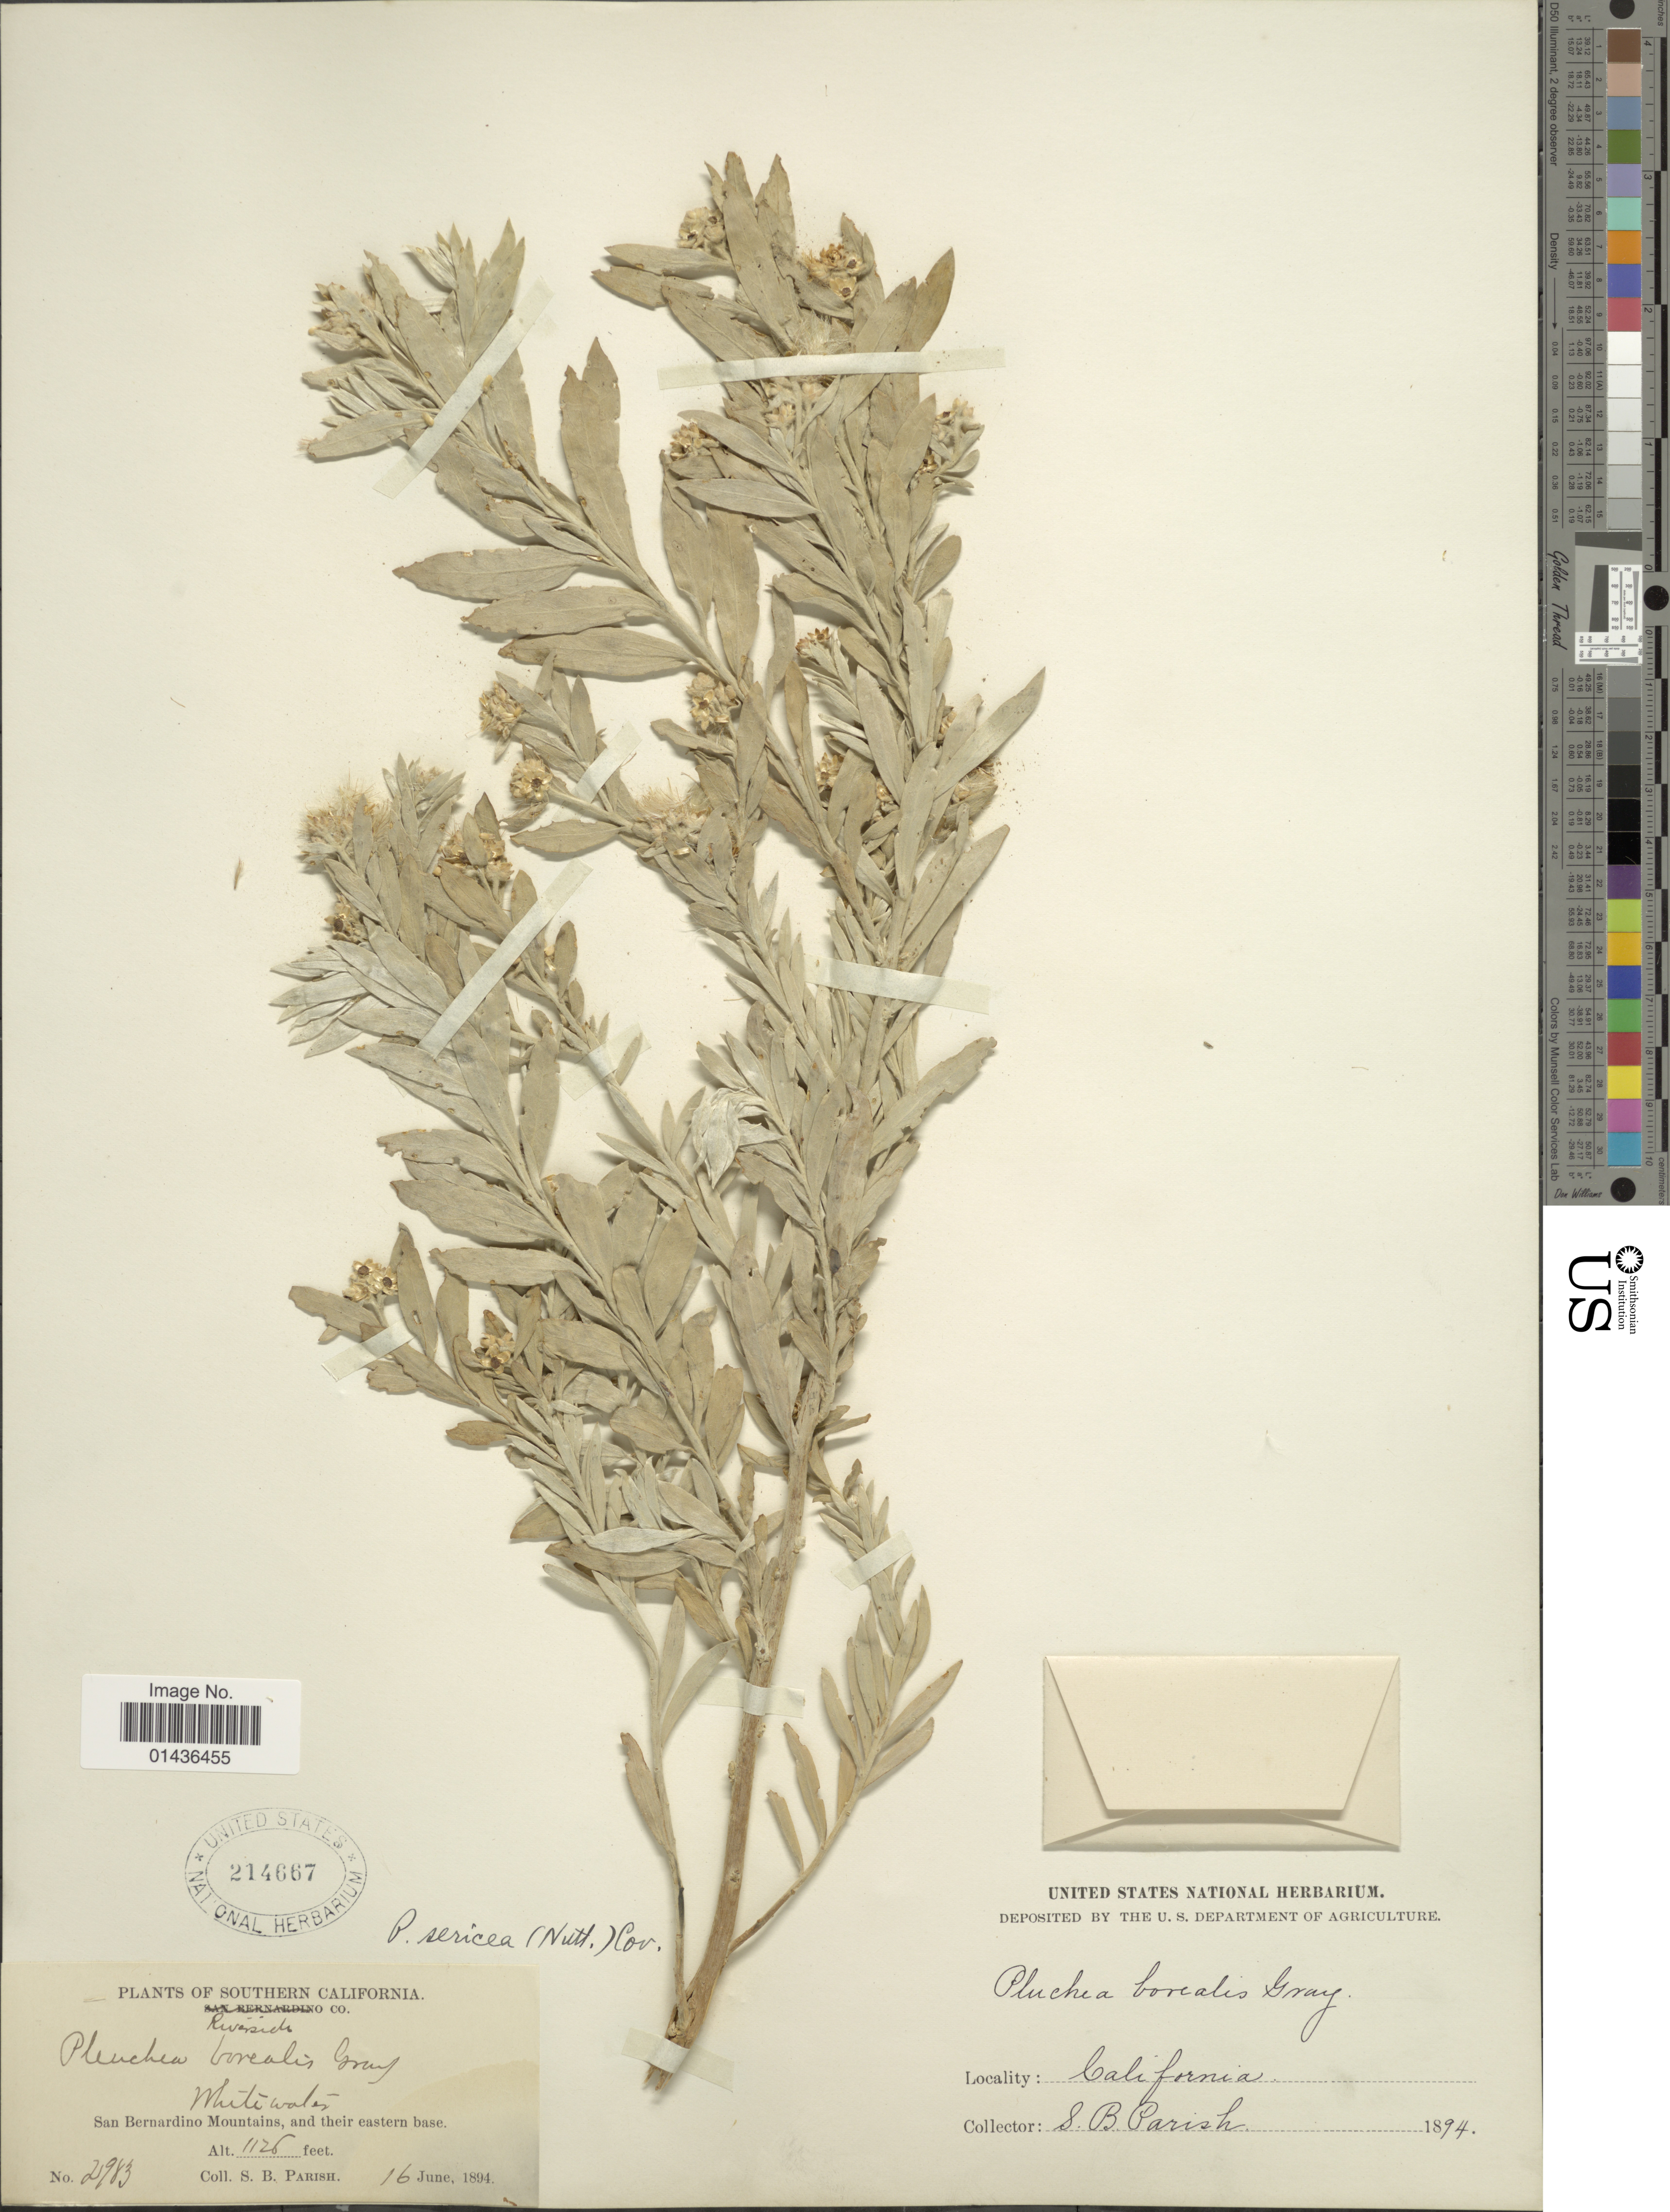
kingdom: Plantae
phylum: Tracheophyta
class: Magnoliopsida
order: Asterales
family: Asteraceae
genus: Pluchea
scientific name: Pluchea sericea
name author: (Nutt.) Coville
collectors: S. B. Parish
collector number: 2983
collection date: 1894-06-16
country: United States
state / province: California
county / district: San Bernardino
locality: Southern California, Riverside Co., San Bernardino Mountains, and their eastern base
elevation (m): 343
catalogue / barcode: US 214667